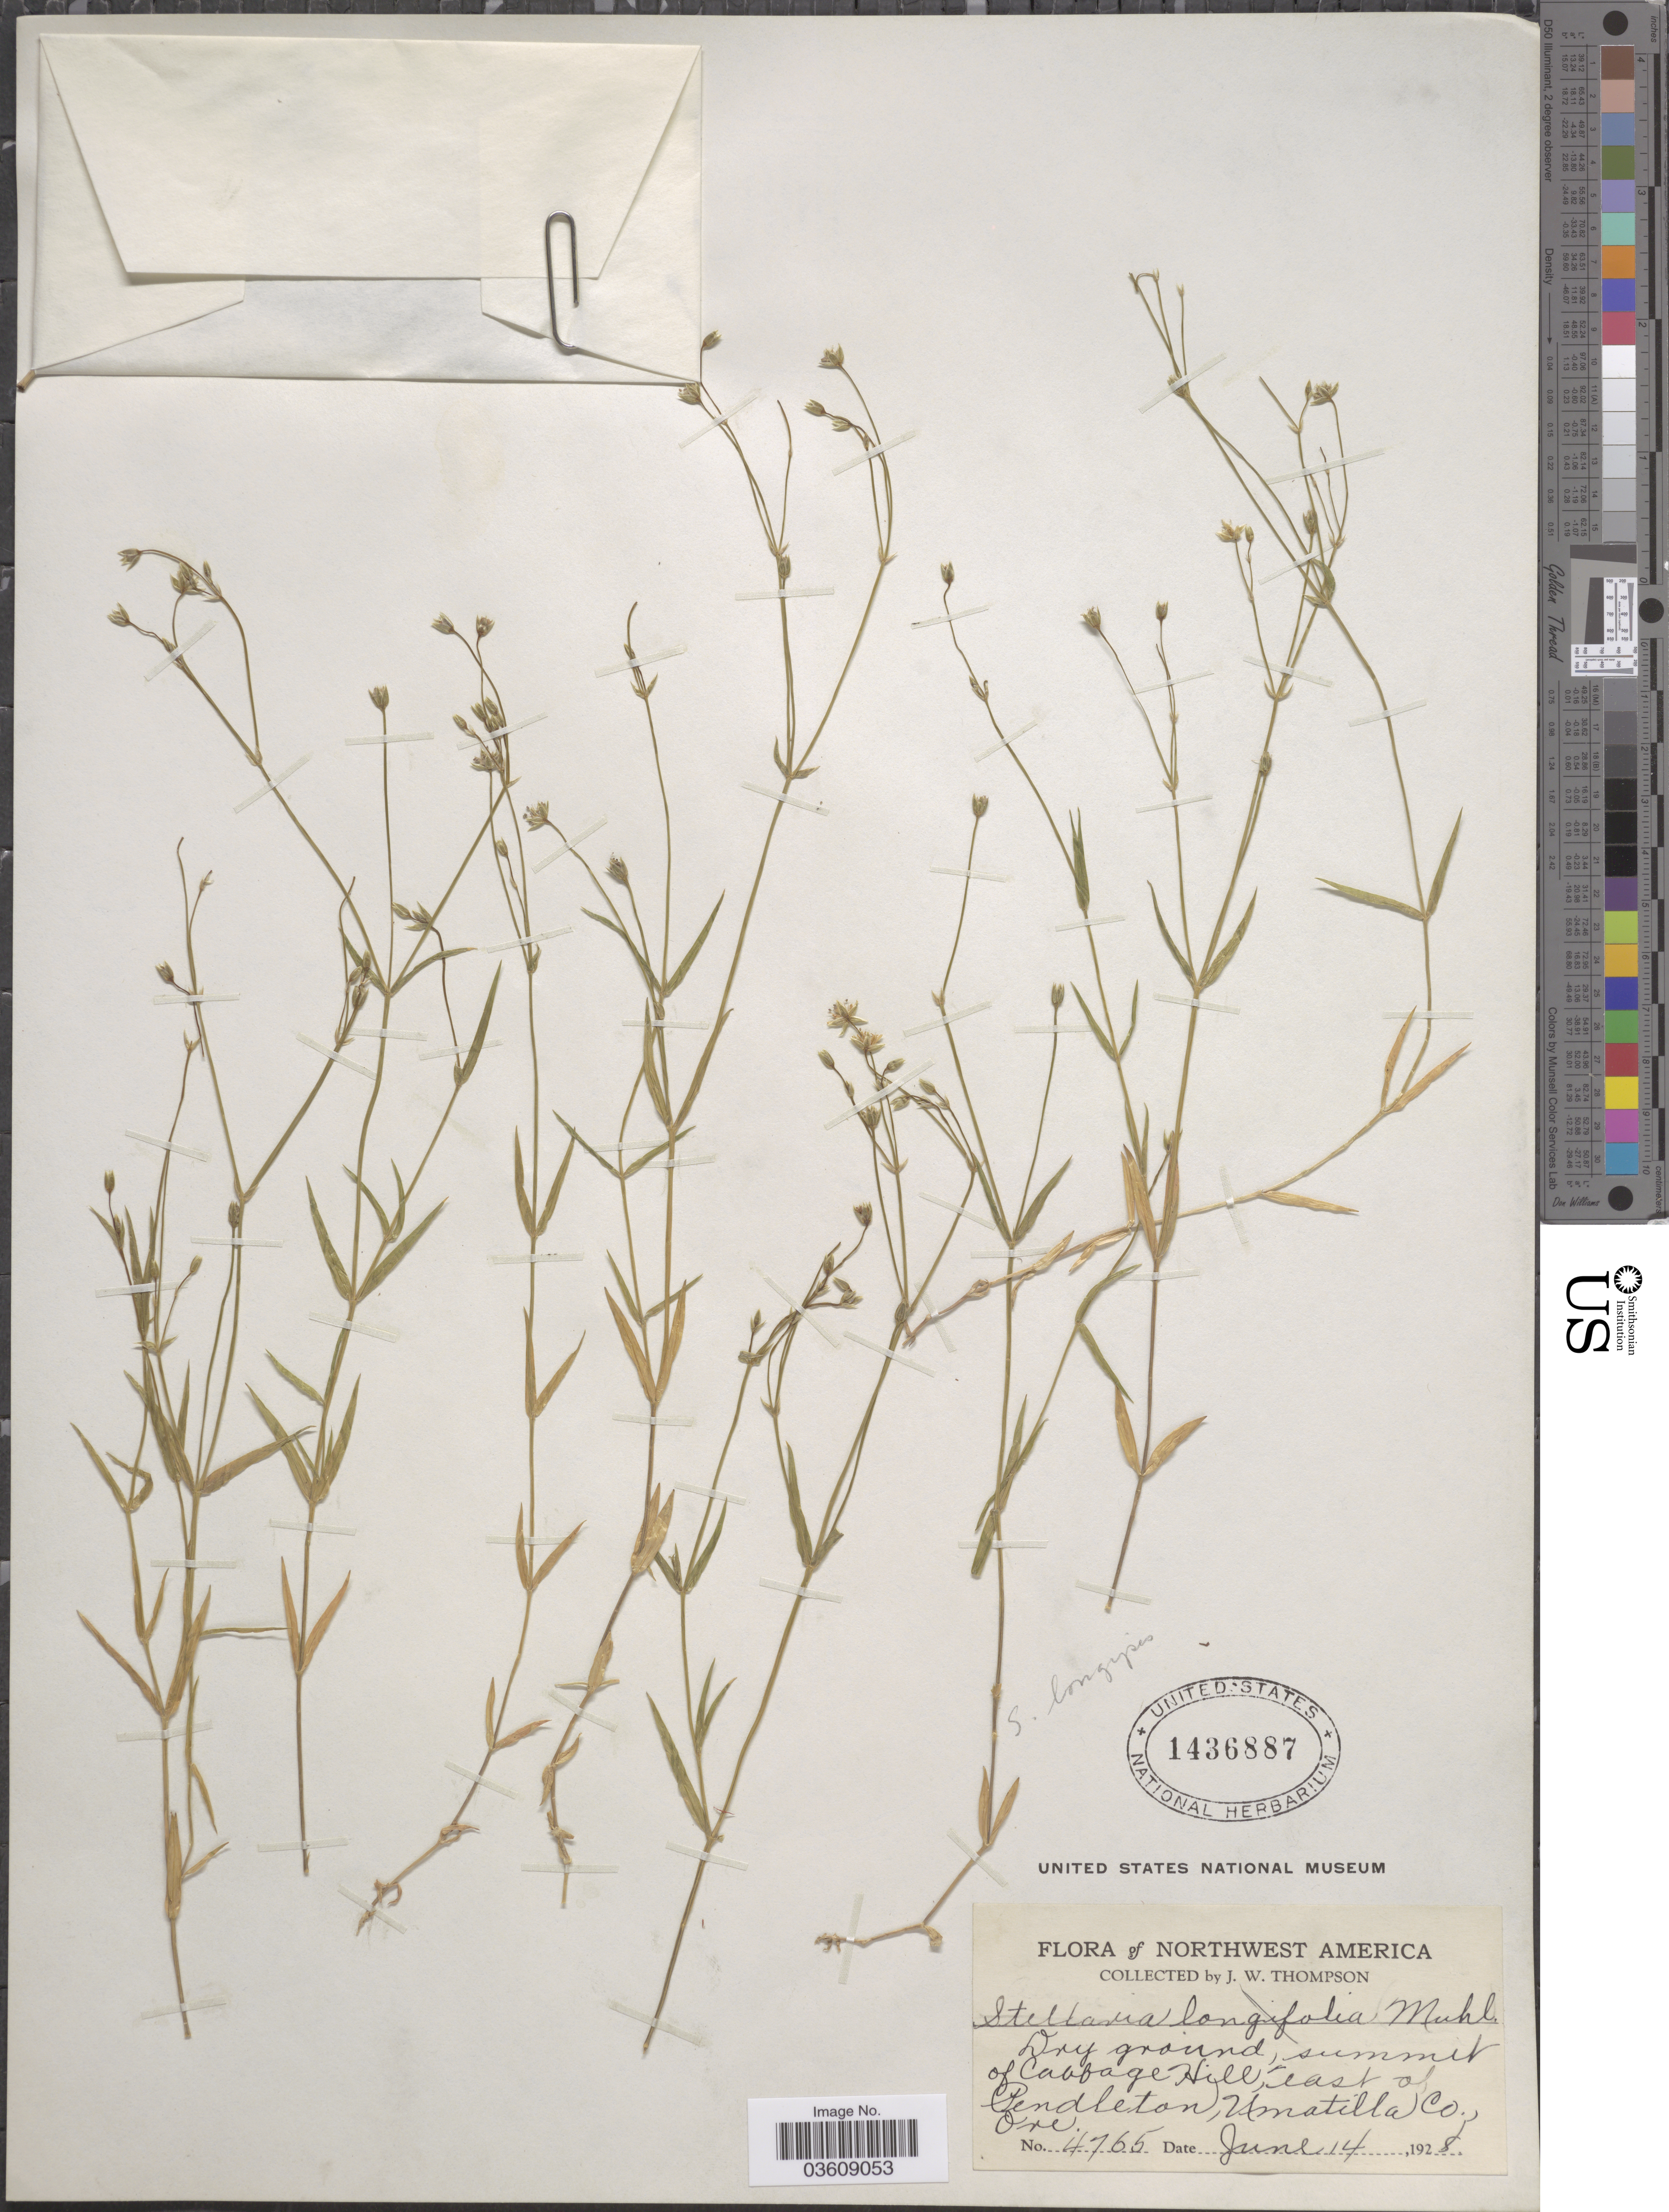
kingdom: Plantae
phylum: Tracheophyta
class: Magnoliopsida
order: Caryophyllales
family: Caryophyllaceae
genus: Stellaria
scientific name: Stellaria longipes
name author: Goldie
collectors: J. Thompson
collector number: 4765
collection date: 1928-06-14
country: United States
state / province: Oregon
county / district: Umatilla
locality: Summit of Cabbage Hill, east of Pendleton, Umatilla Co.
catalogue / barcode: US 1436887